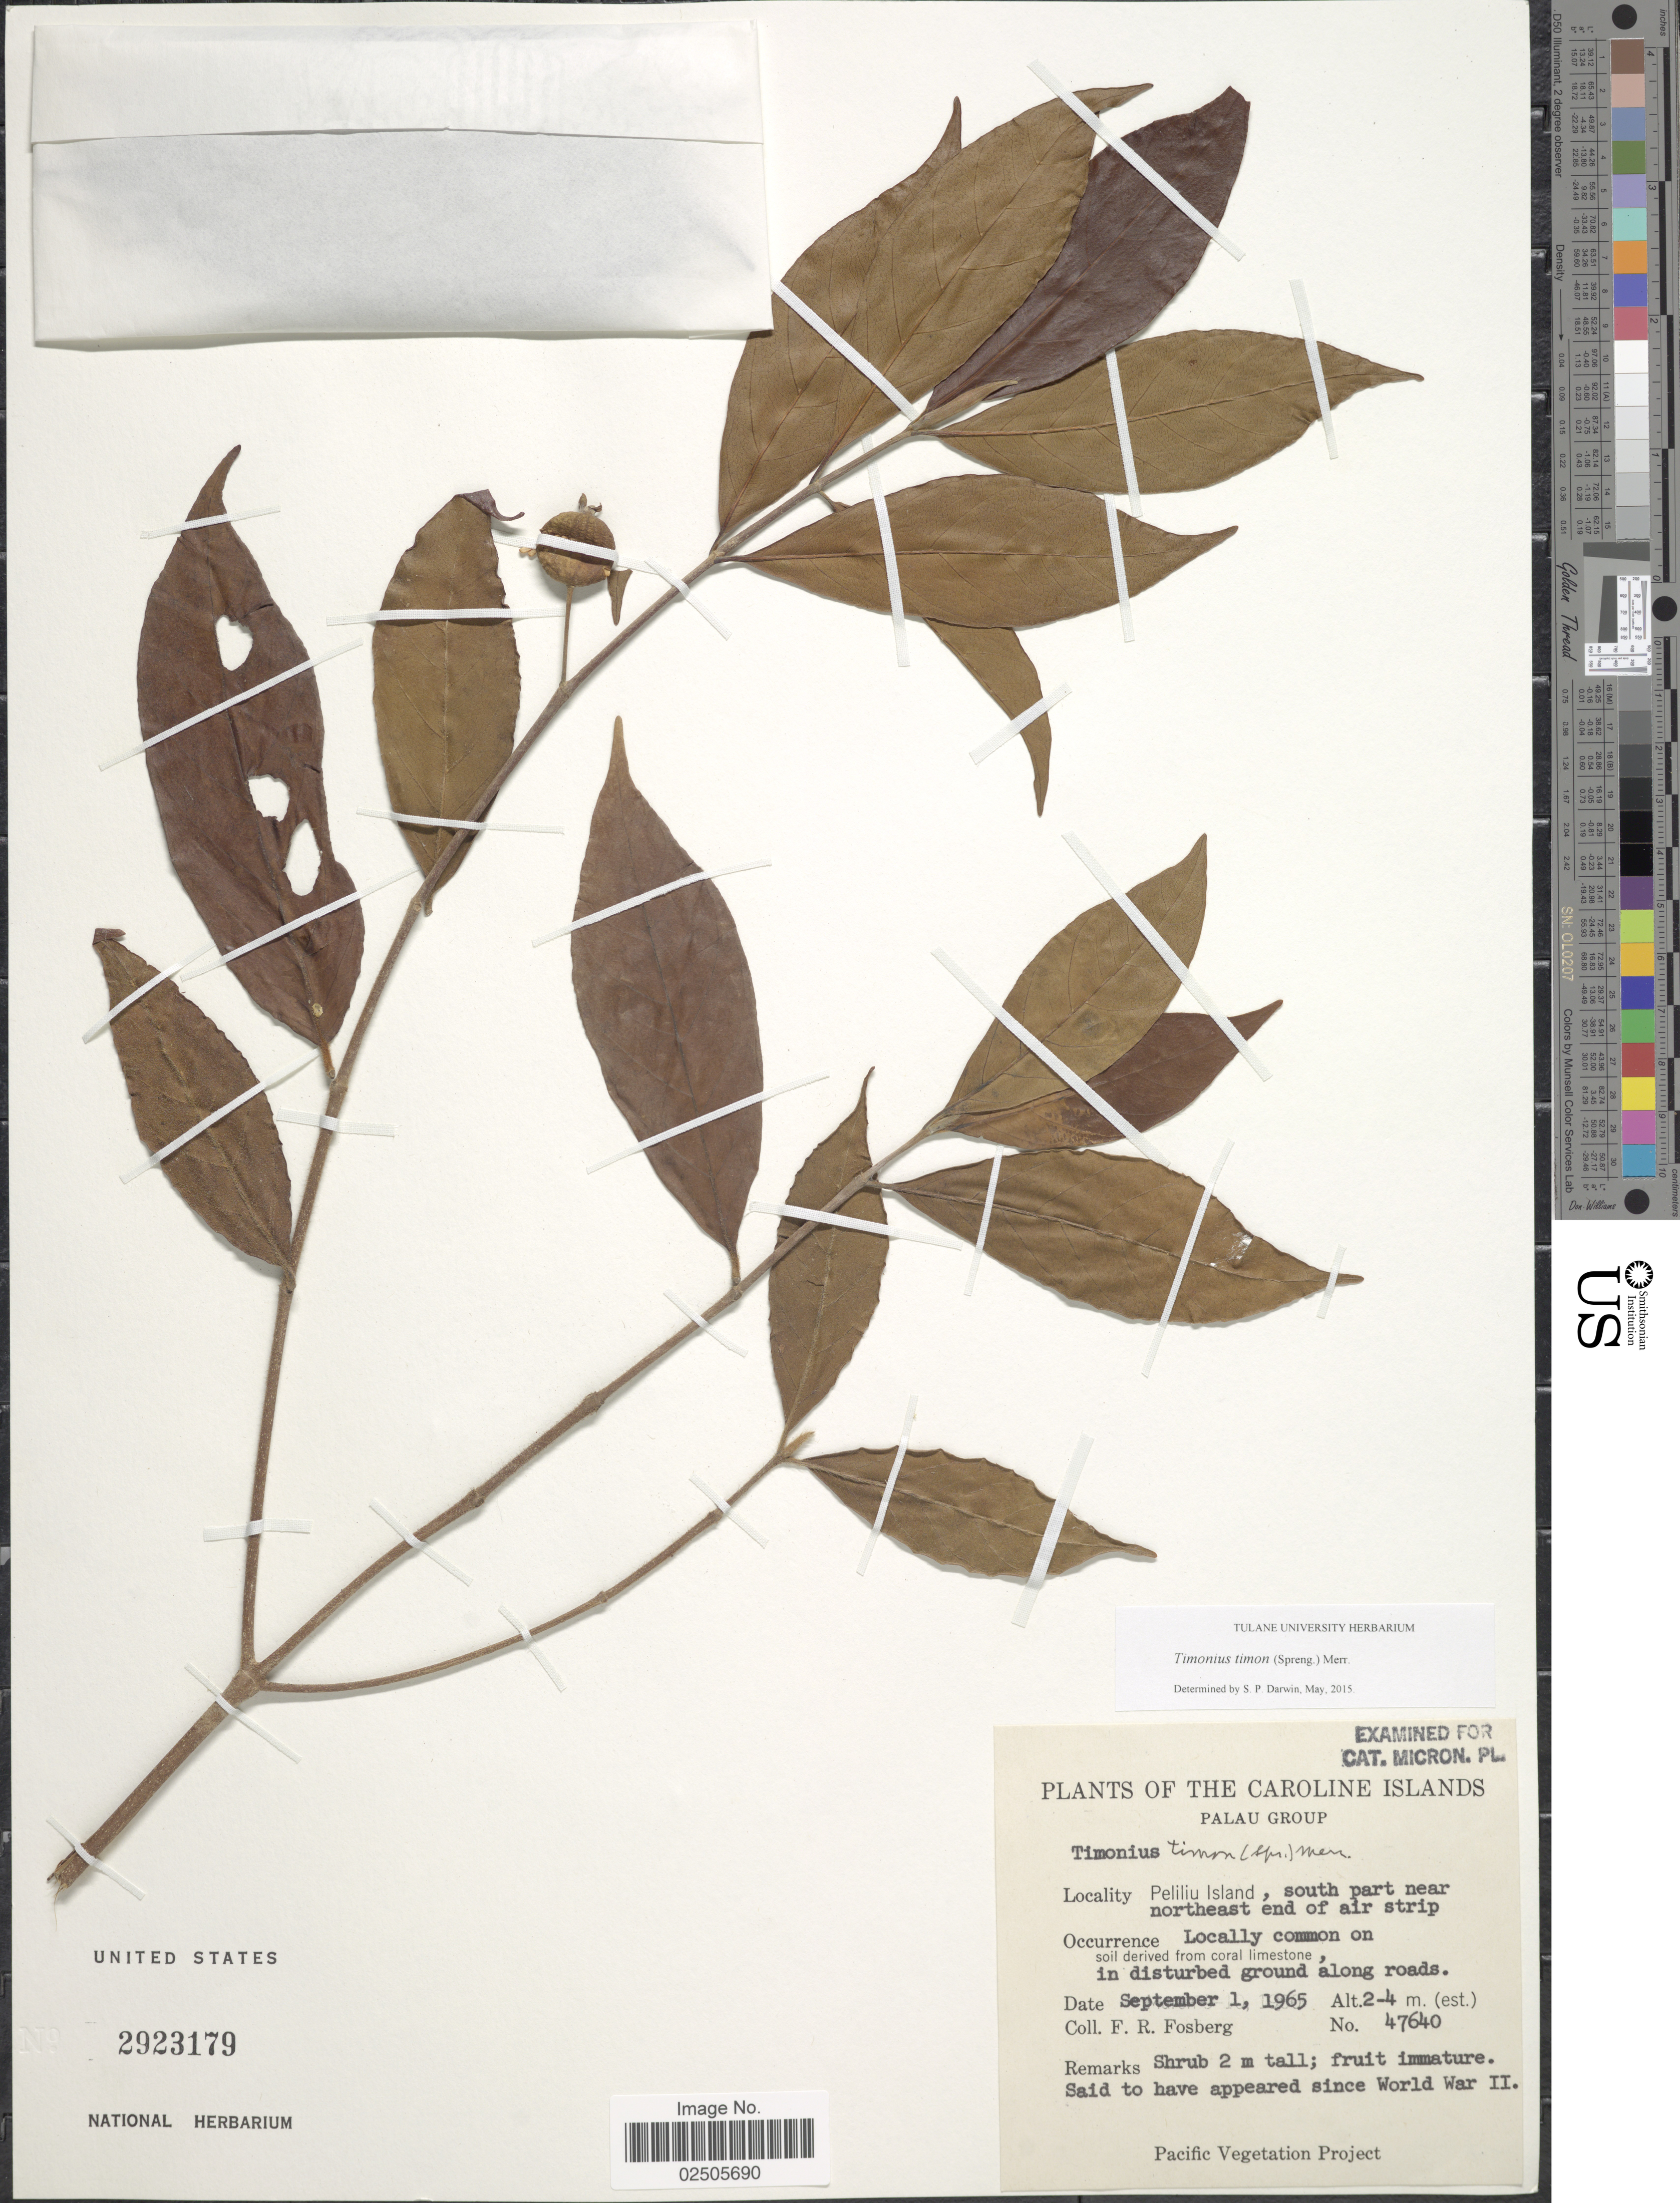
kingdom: Plantae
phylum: Tracheophyta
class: Magnoliopsida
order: Gentianales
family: Rubiaceae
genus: Timonius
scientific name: Timonius timon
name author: (Spreng.) Merr.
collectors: F. R. Fosberg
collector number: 47640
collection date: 1965-09-01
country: Palau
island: Beliliou [Peleliu]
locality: Peliliu Island, south part near northeast end of air strip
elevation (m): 2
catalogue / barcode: US 2923179